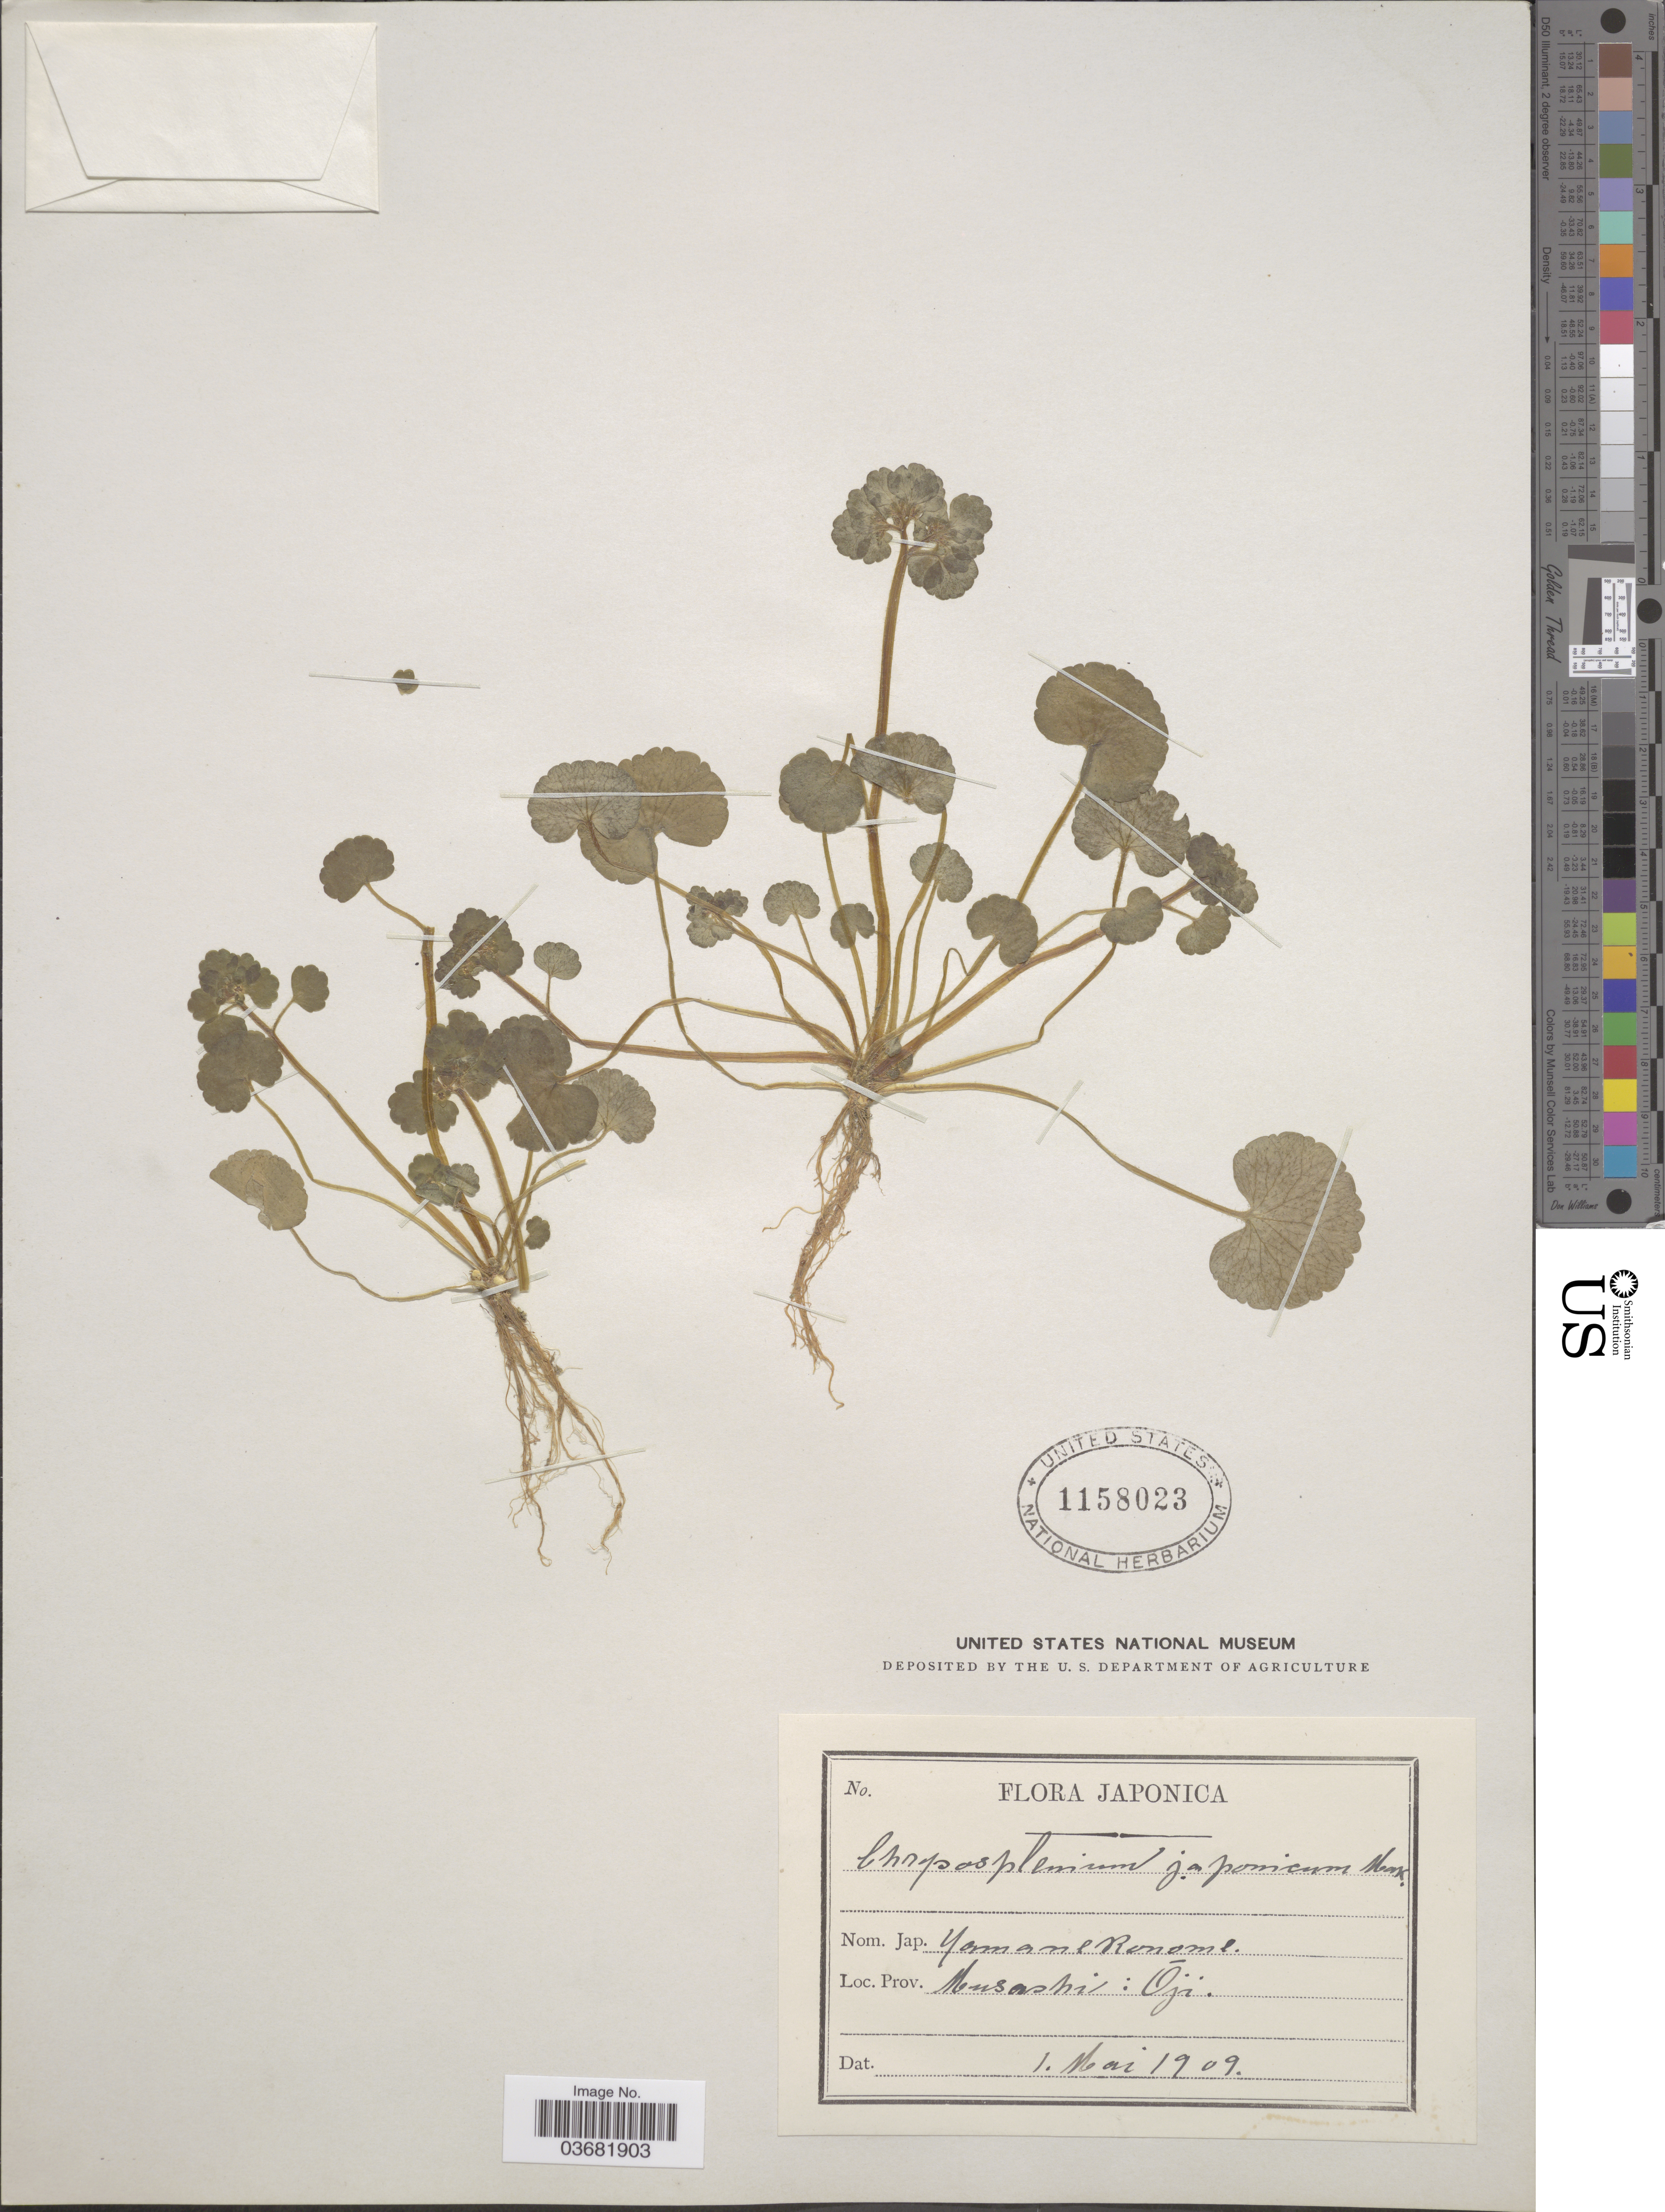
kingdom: Plantae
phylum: Tracheophyta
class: Magnoliopsida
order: Saxifragales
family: Saxifragaceae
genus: Chrysosplenium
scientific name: Chrysosplenium japonicum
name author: (Maxim.) Makino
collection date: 1909-05-01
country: Japan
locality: Japonica. Prov. Musashi : Oji.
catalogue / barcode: US 1158023